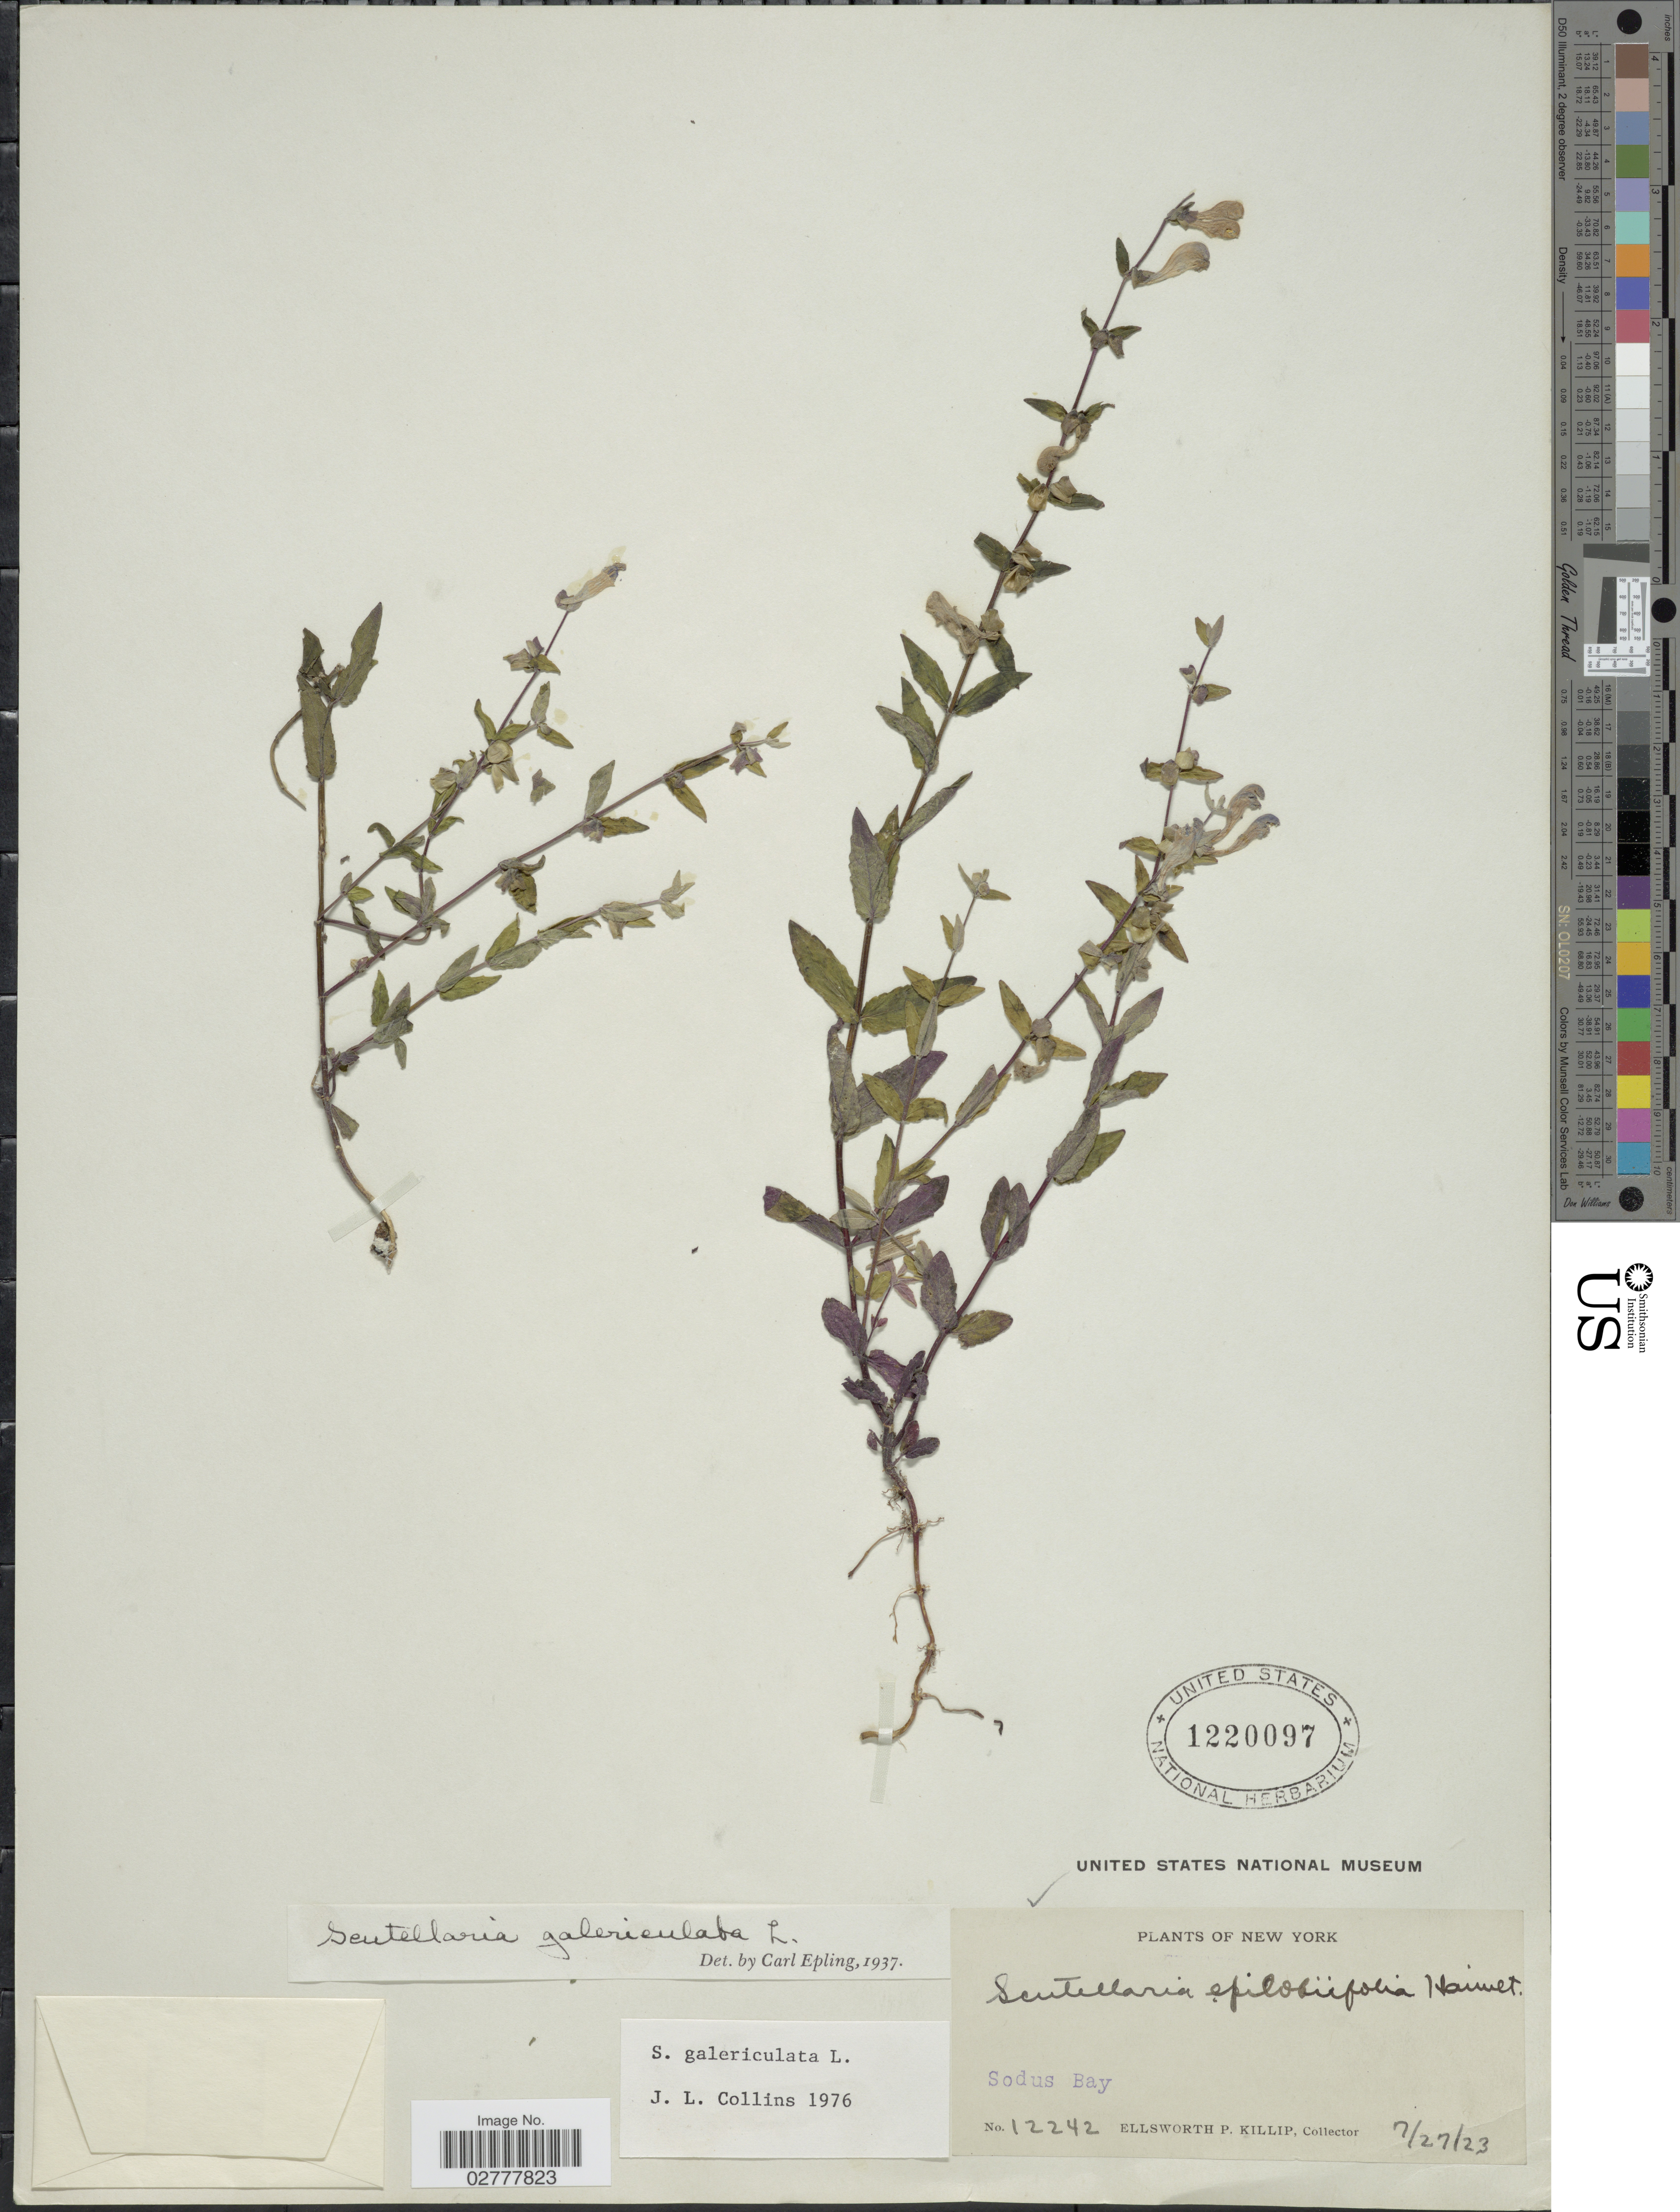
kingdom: Plantae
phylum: Tracheophyta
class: Magnoliopsida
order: Lamiales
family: Lamiaceae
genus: Scutellaria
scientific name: Scutellaria galericulata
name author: L.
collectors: E. P. Killip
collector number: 12242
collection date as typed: Transcribed d/m/y: 27/7/23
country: United States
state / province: New York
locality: Sodus Bay.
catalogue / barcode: US 1220097